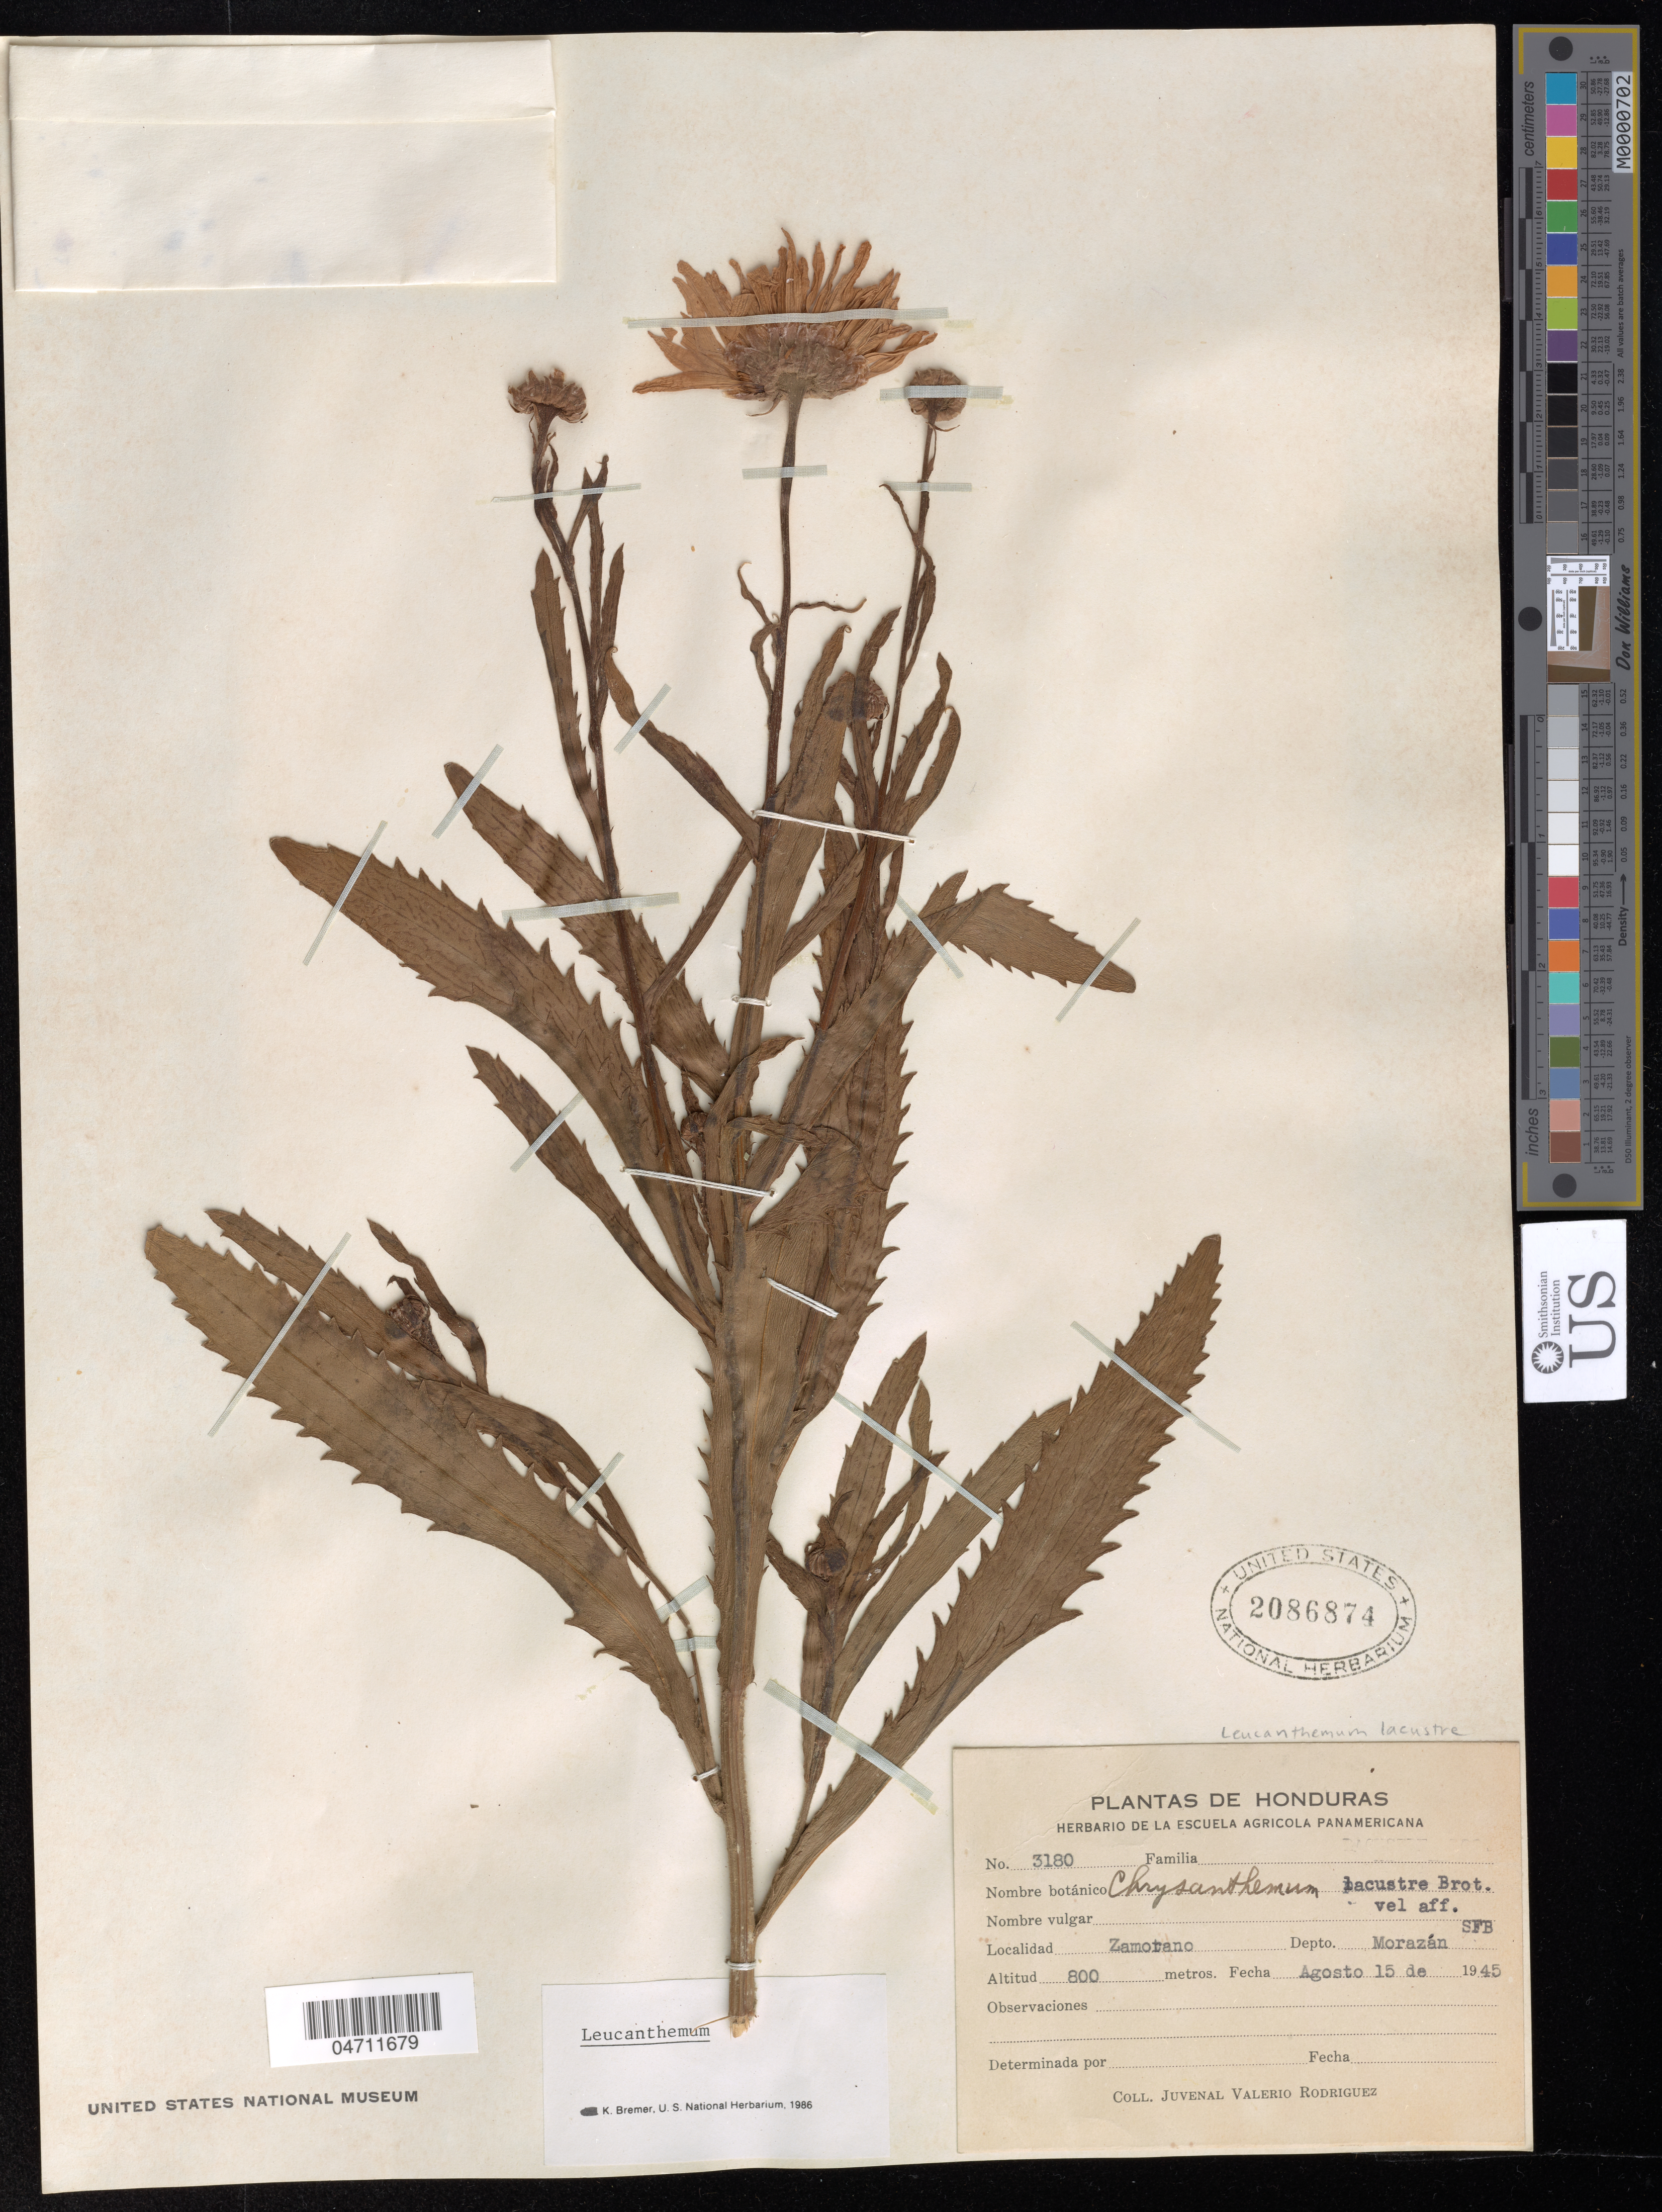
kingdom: Plantae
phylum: Tracheophyta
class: Magnoliopsida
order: Asterales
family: Asteraceae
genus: Leucanthemum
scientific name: Leucanthemum sp.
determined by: Bremer, K.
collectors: J. Rodriguez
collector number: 3180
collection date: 1945-08-15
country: Honduras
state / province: Morazan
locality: Zamorano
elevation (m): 800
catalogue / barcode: US 2086874